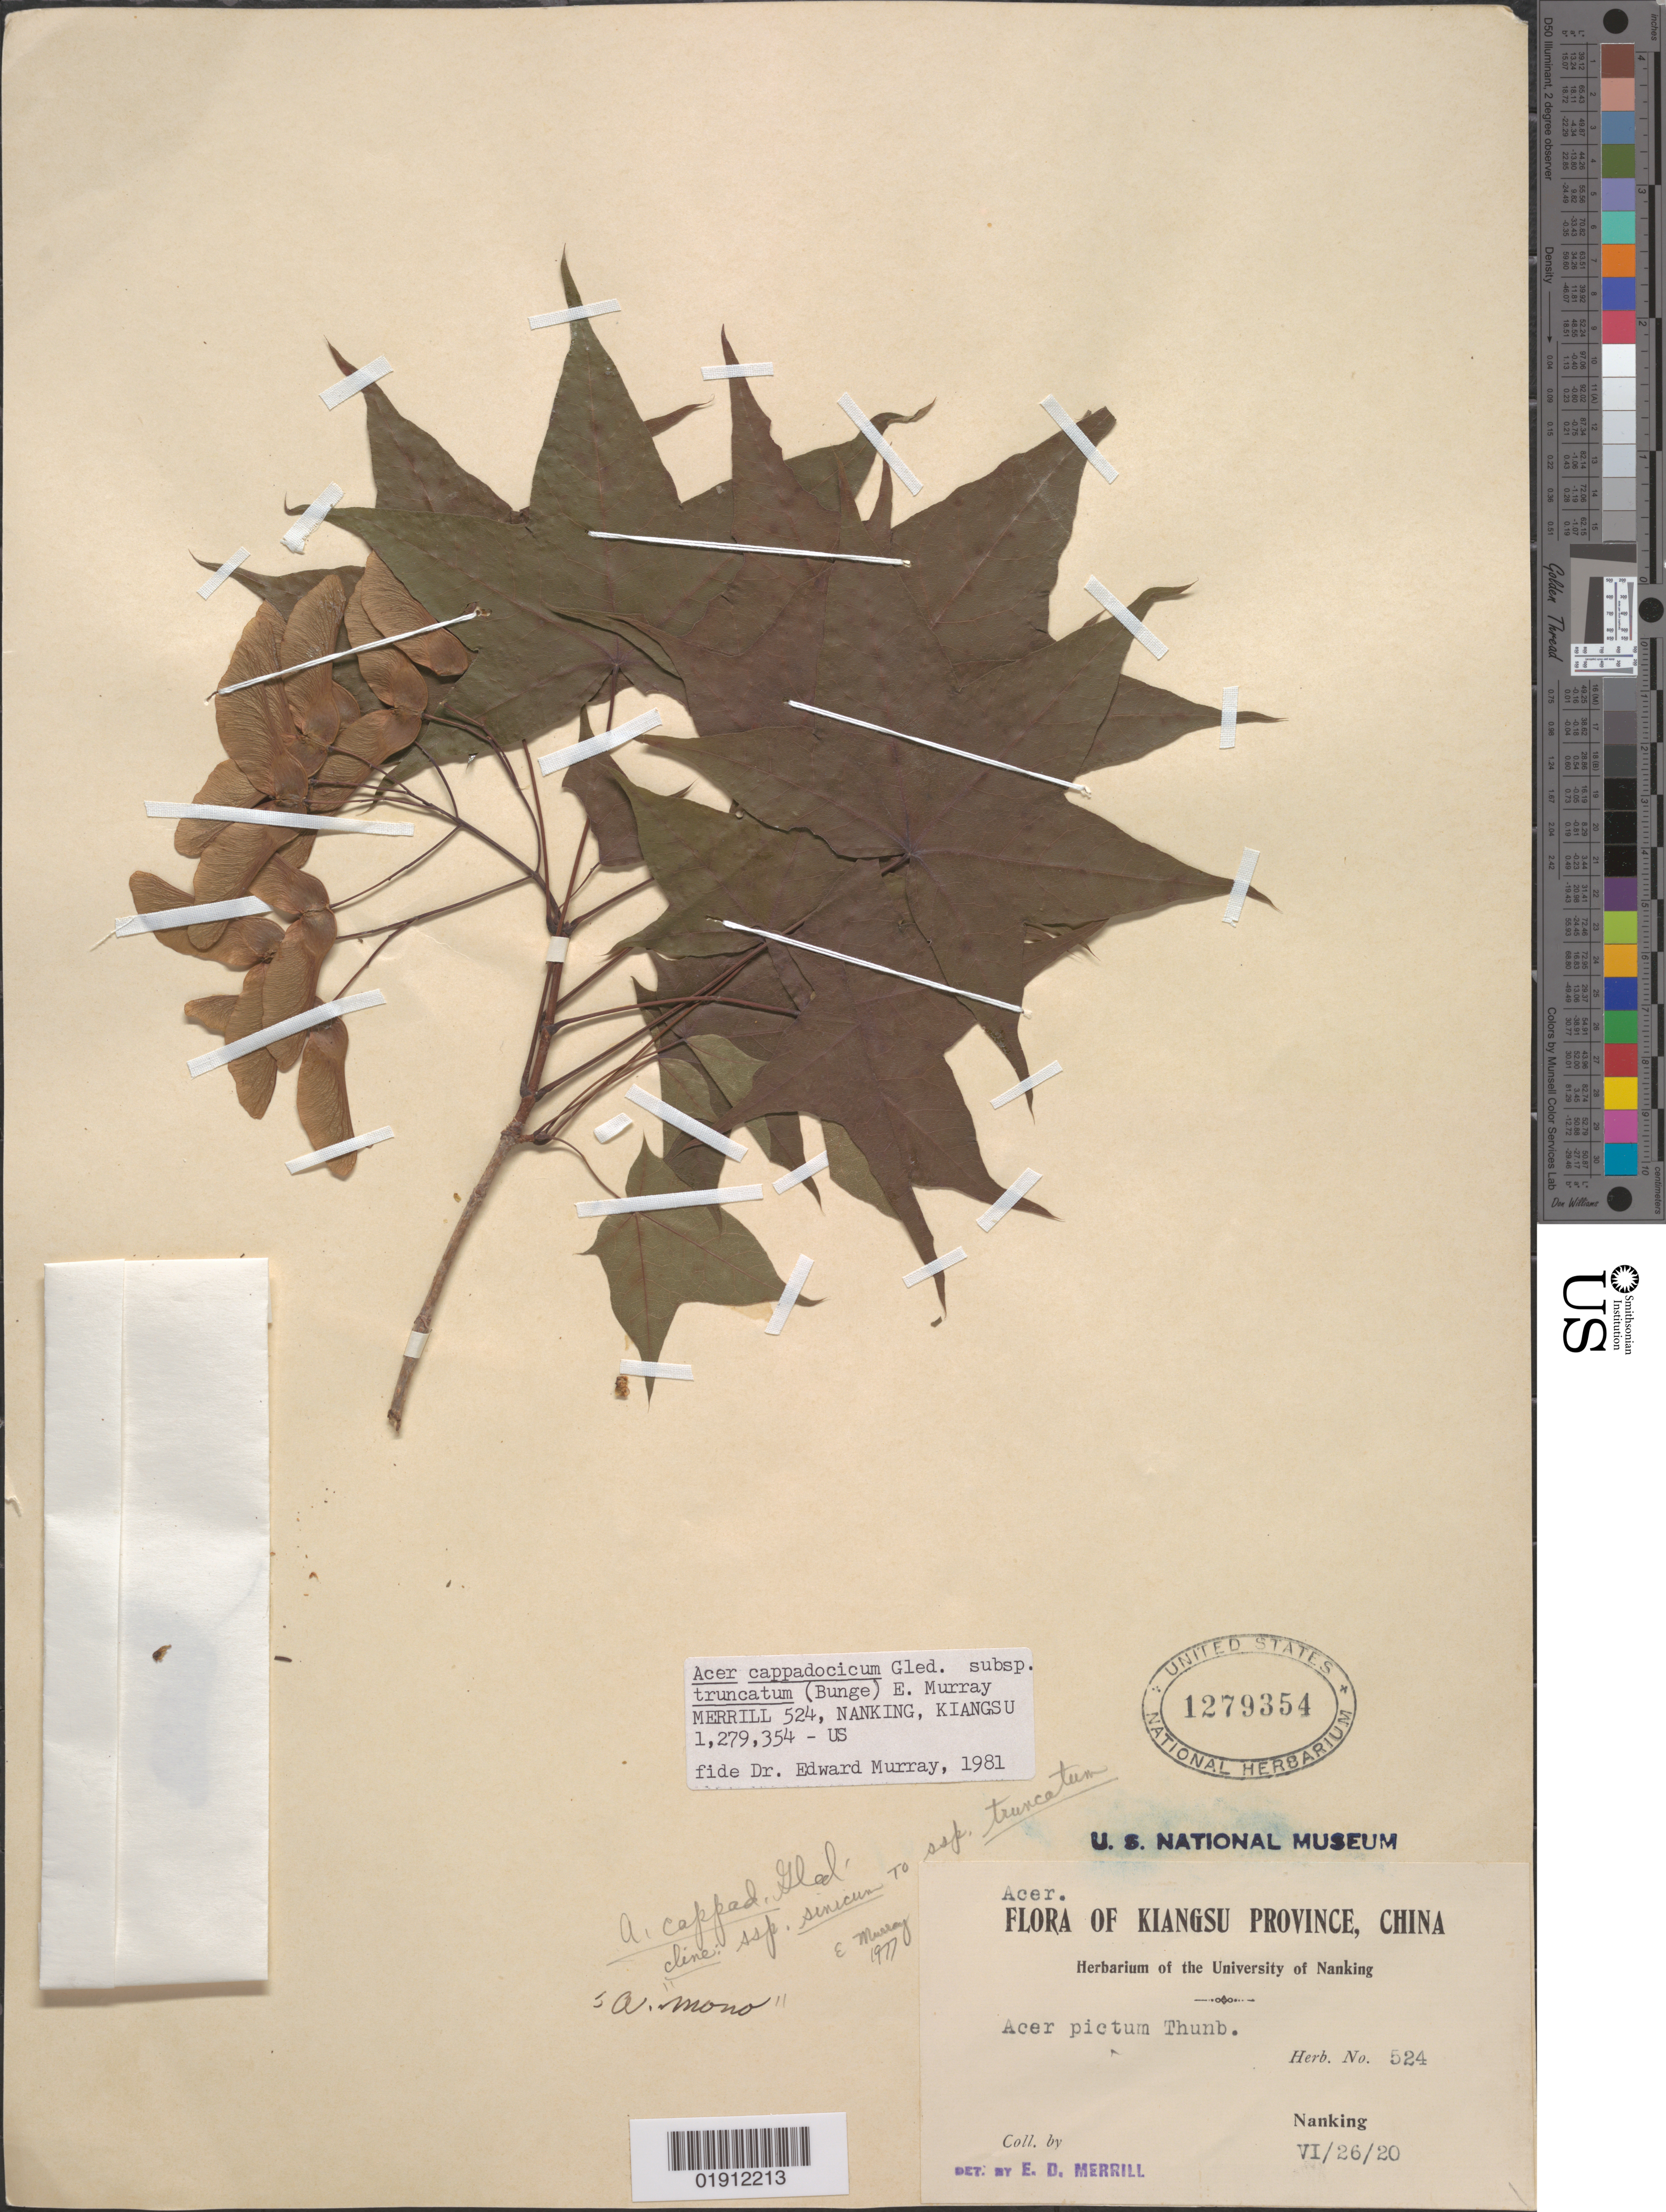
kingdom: Plantae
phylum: Tracheophyta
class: Magnoliopsida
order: Sapindales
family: Sapindaceae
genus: Acer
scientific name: Acer cappadocicum subsp. truncatum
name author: (Bunge) A.E. Murray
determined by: Murray, Edward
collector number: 524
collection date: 1920-06-26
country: China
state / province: Jiangsu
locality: Kiangsu [Jiagsu] Province, Nanking [Nanjing]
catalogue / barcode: US 1279354